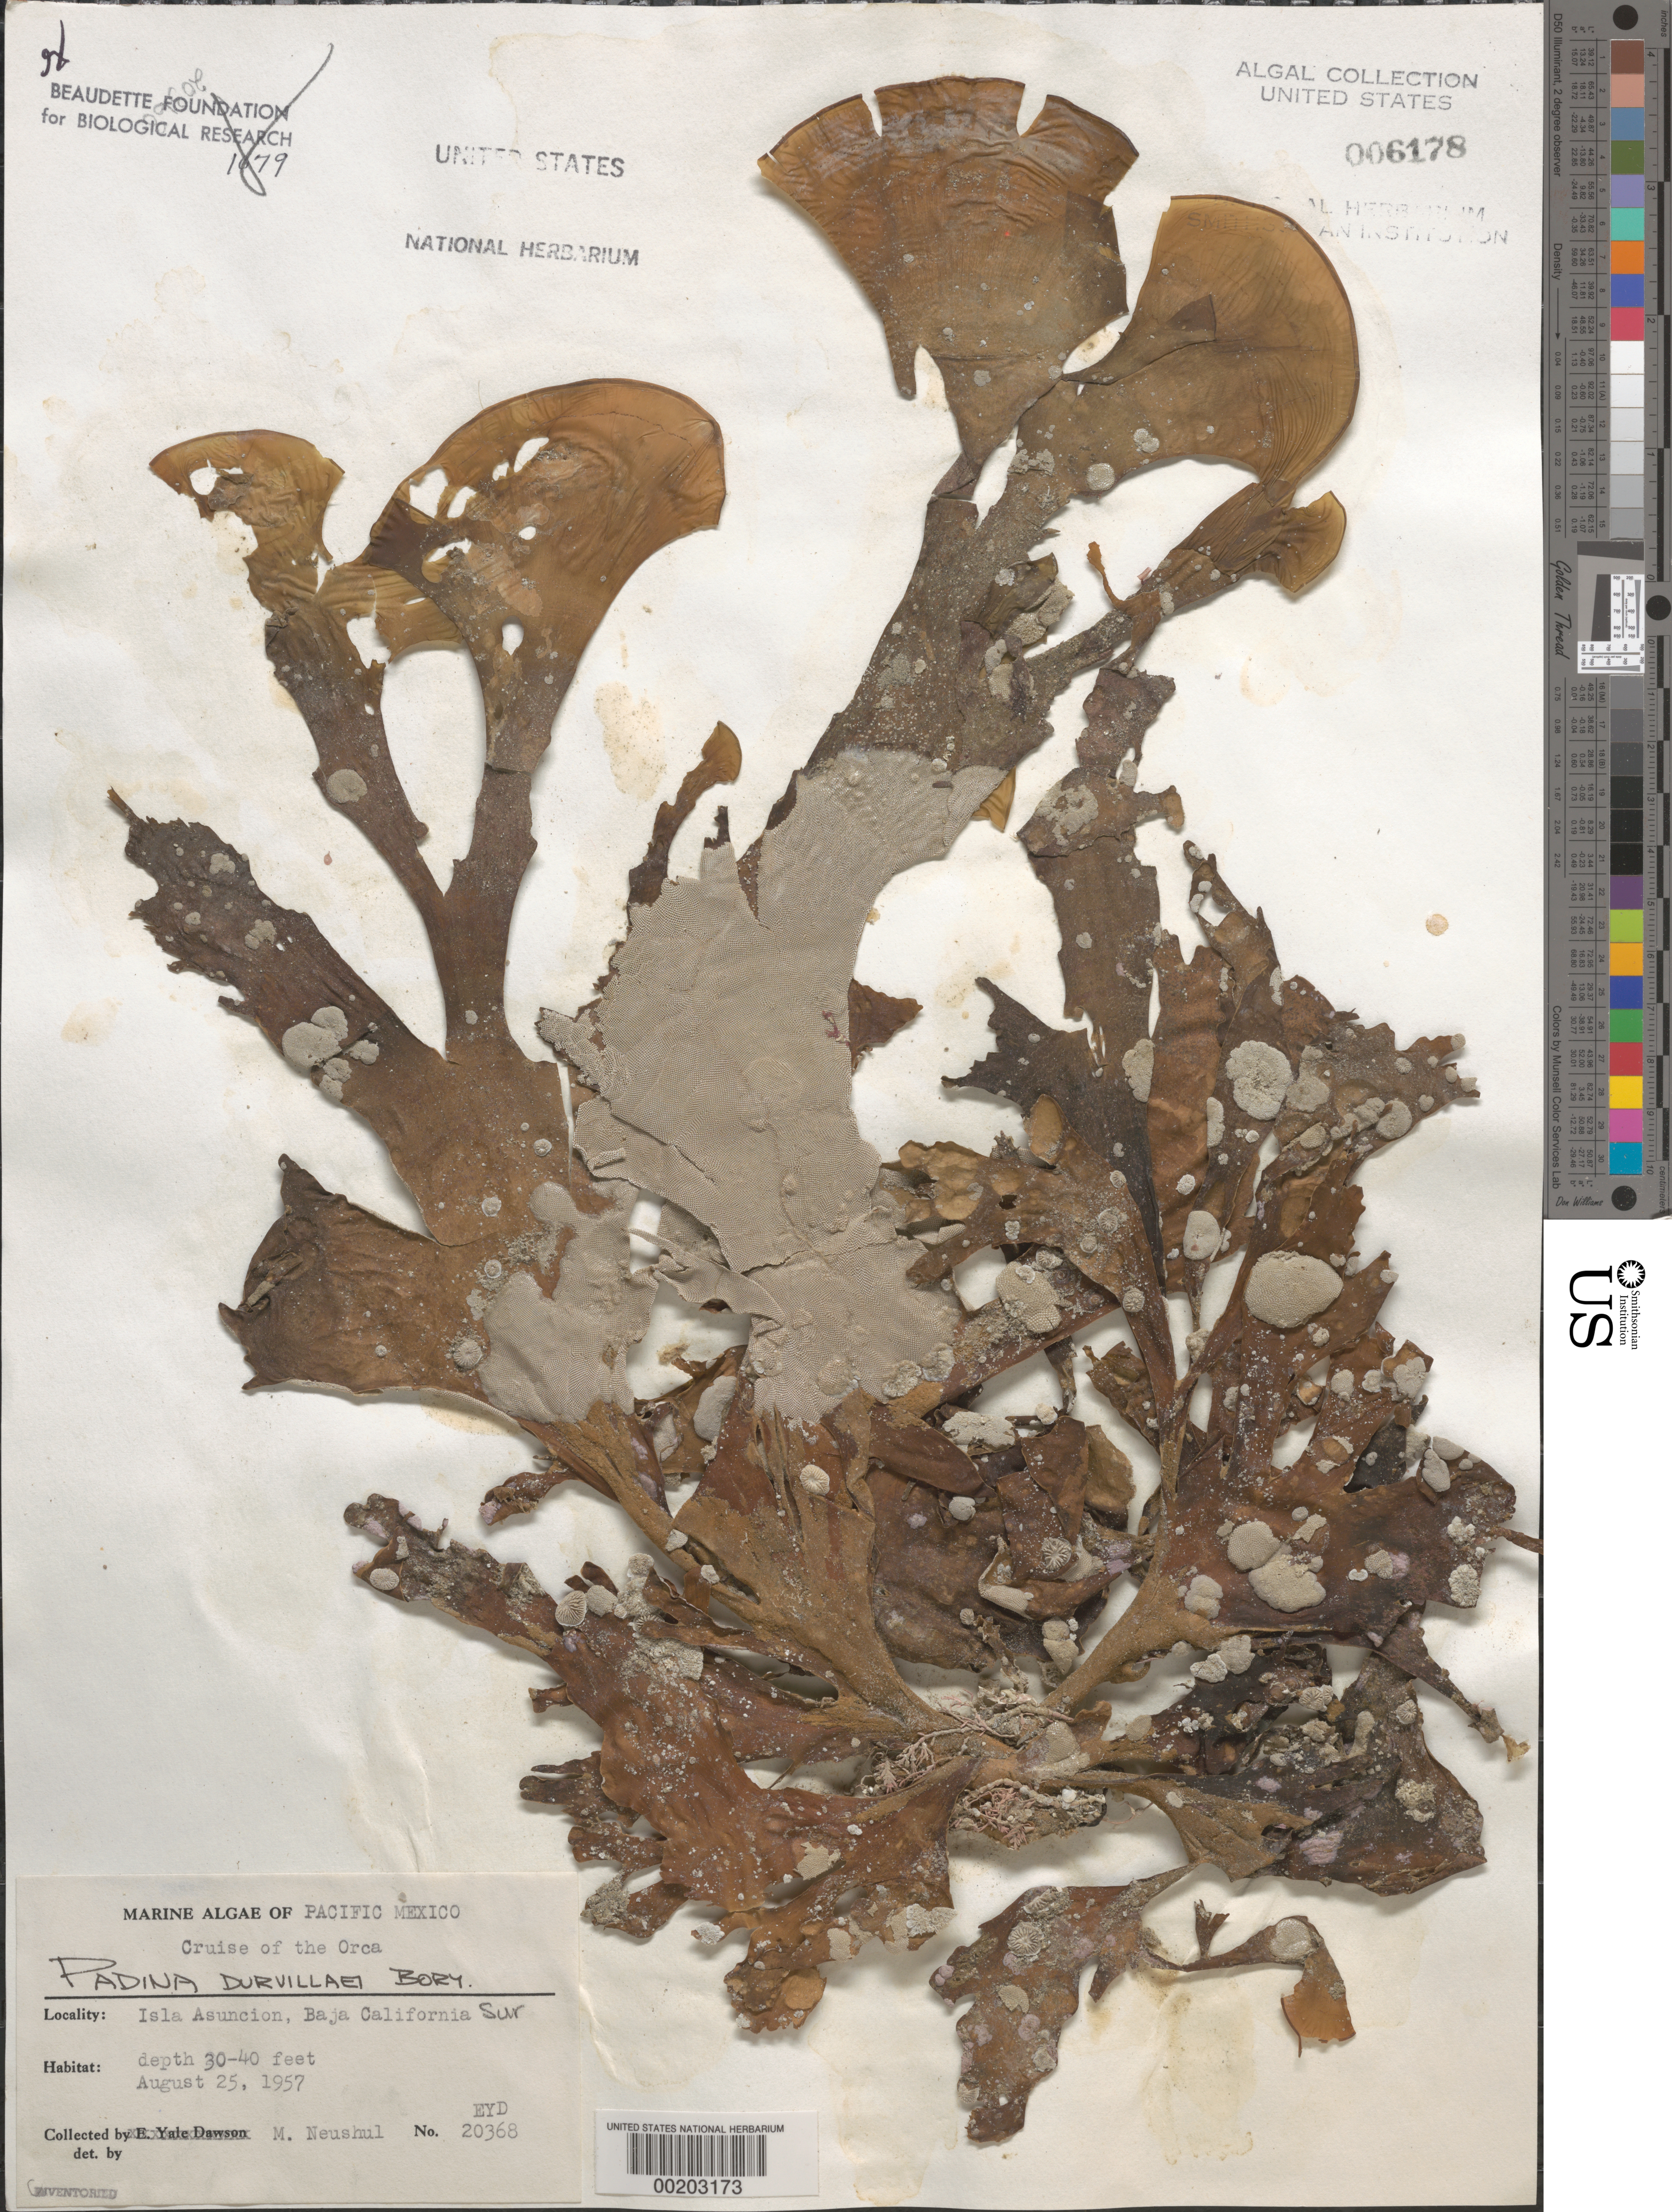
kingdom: Chromista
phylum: Ochrophyta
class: Phaeophyceae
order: Dictyotales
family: Dictyotaceae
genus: Padina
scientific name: Padina durvillaei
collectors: M. Neushul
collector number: EYD 20368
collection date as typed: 25 Aug 1957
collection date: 1957-08-25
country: Mexico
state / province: Baja California Sur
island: Isla Asuncion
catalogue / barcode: US 6178